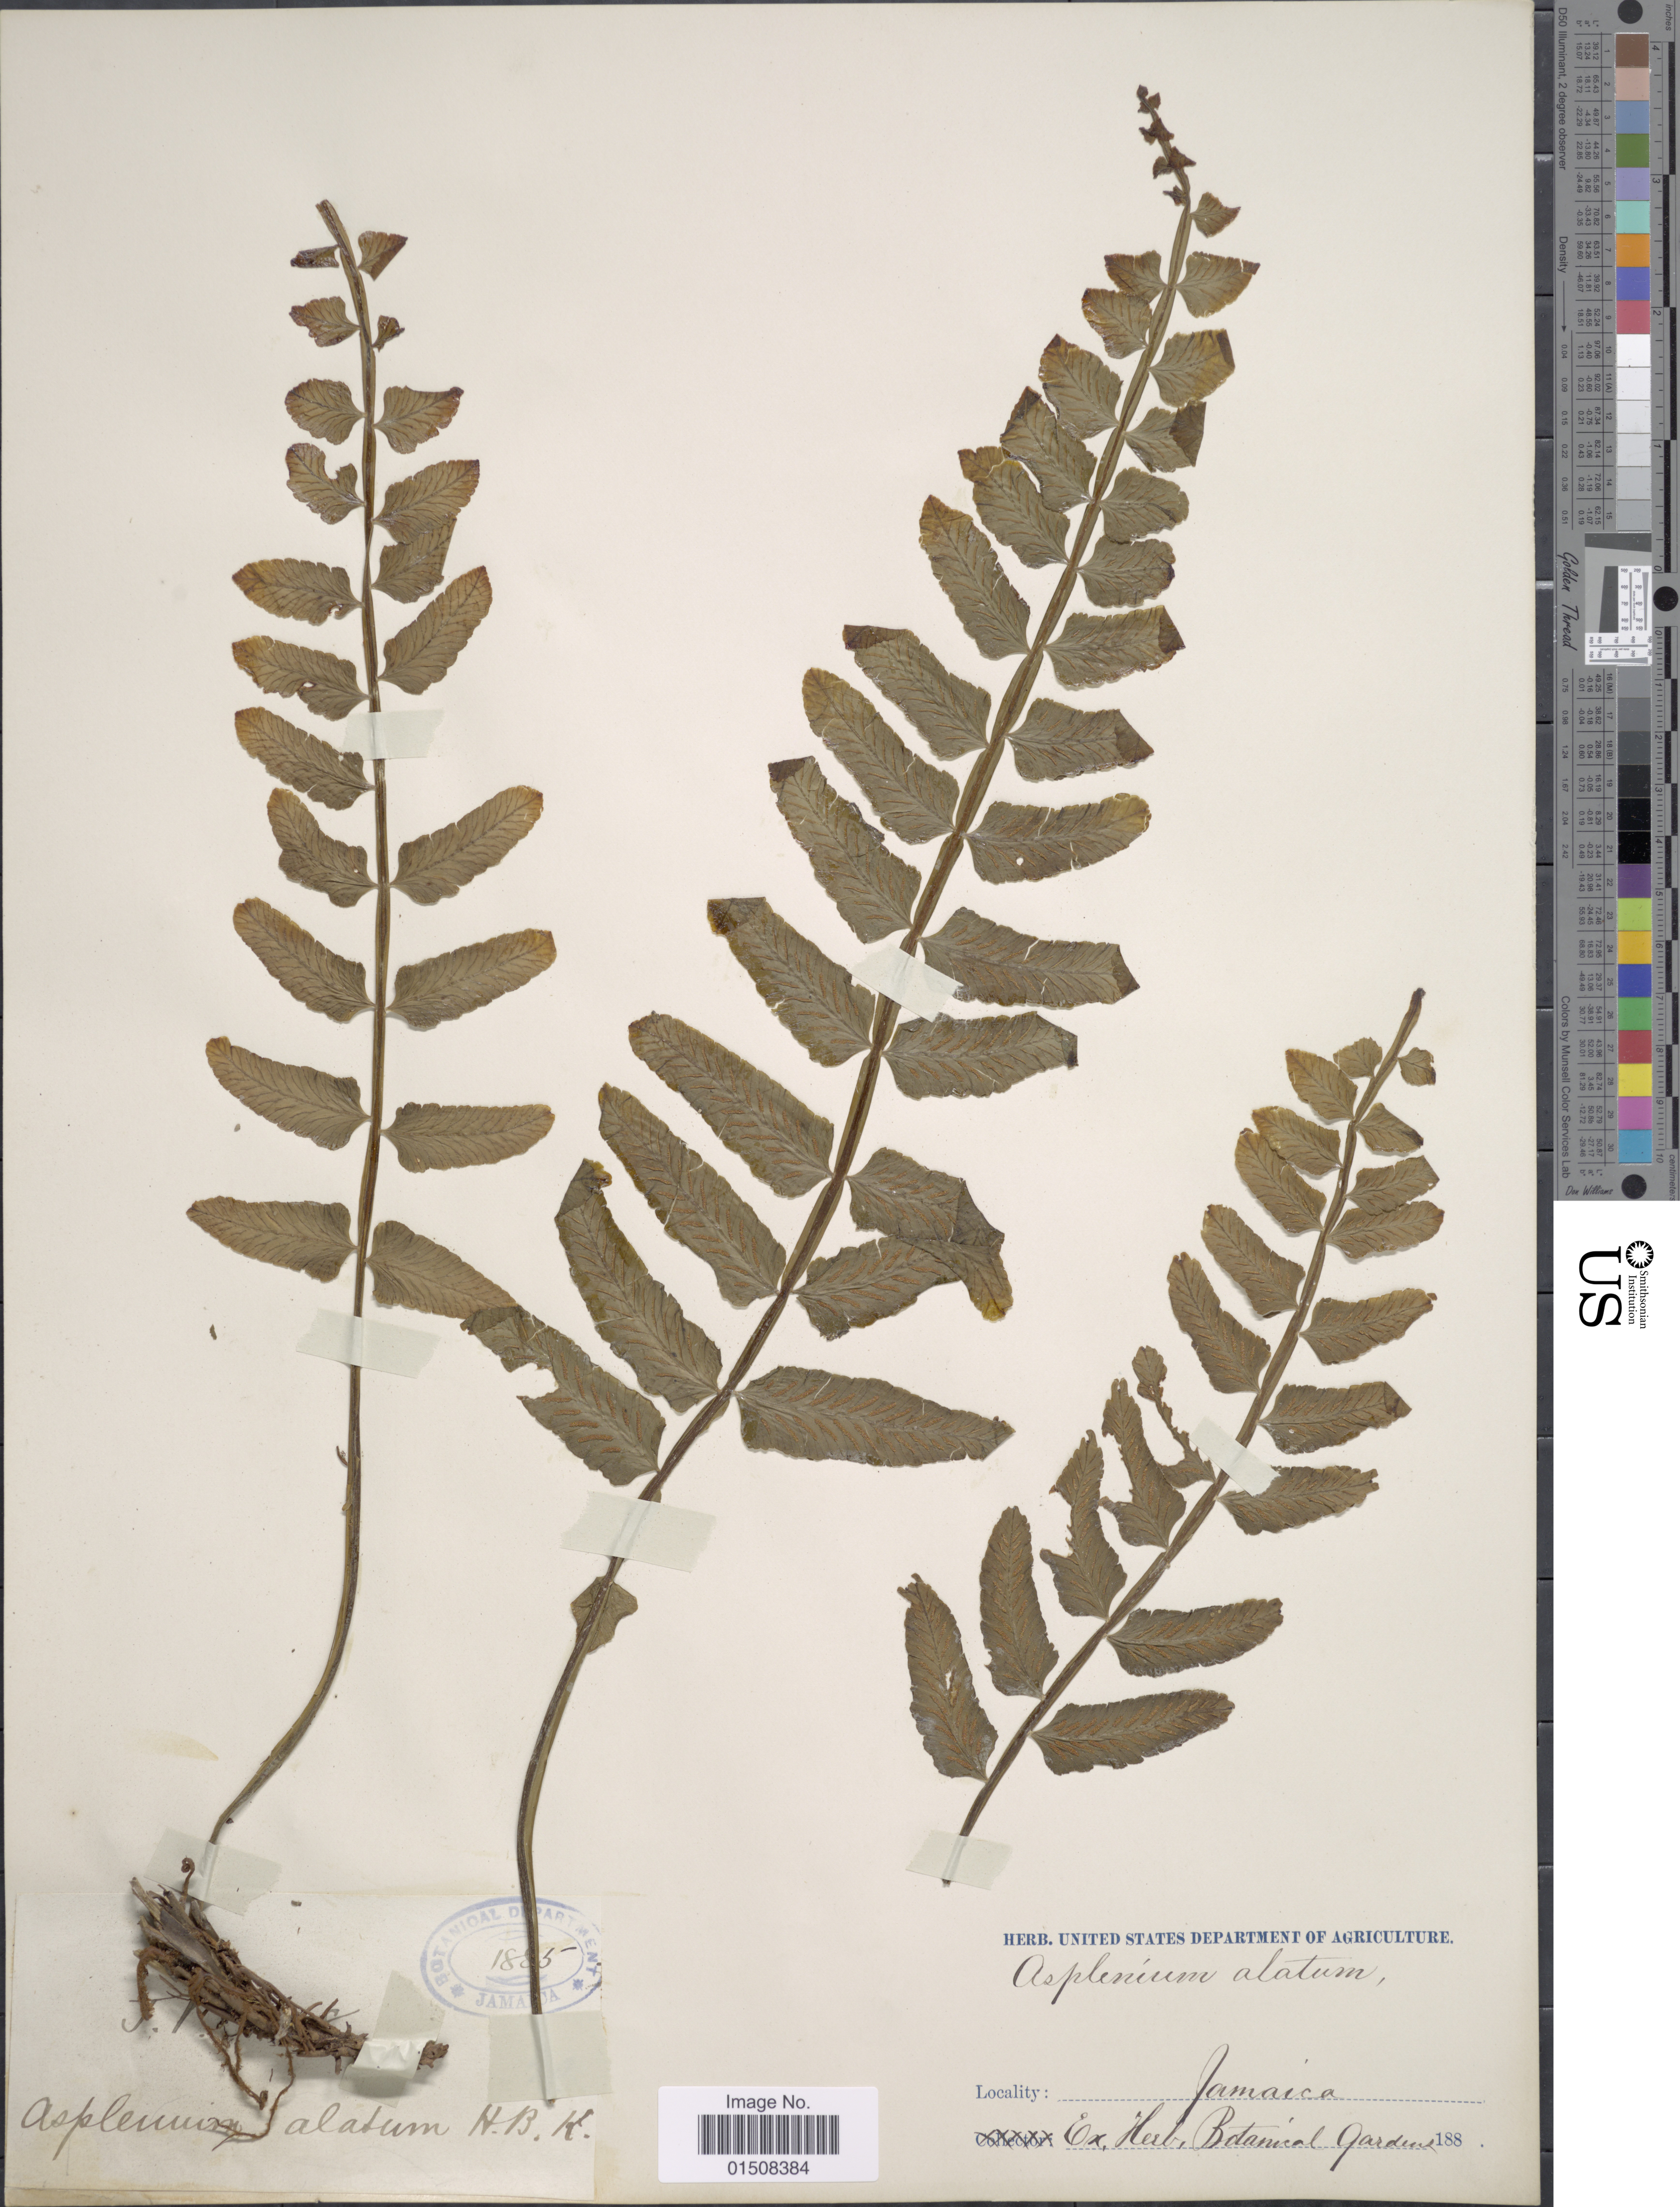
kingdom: Plantae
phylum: Tracheophyta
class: Polypodiopsida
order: Polypodiales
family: Aspleniaceae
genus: Asplenium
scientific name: Asplenium alatum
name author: Humb. & Bonpl. ex Willd.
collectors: J. P.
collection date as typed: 188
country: Jamaica